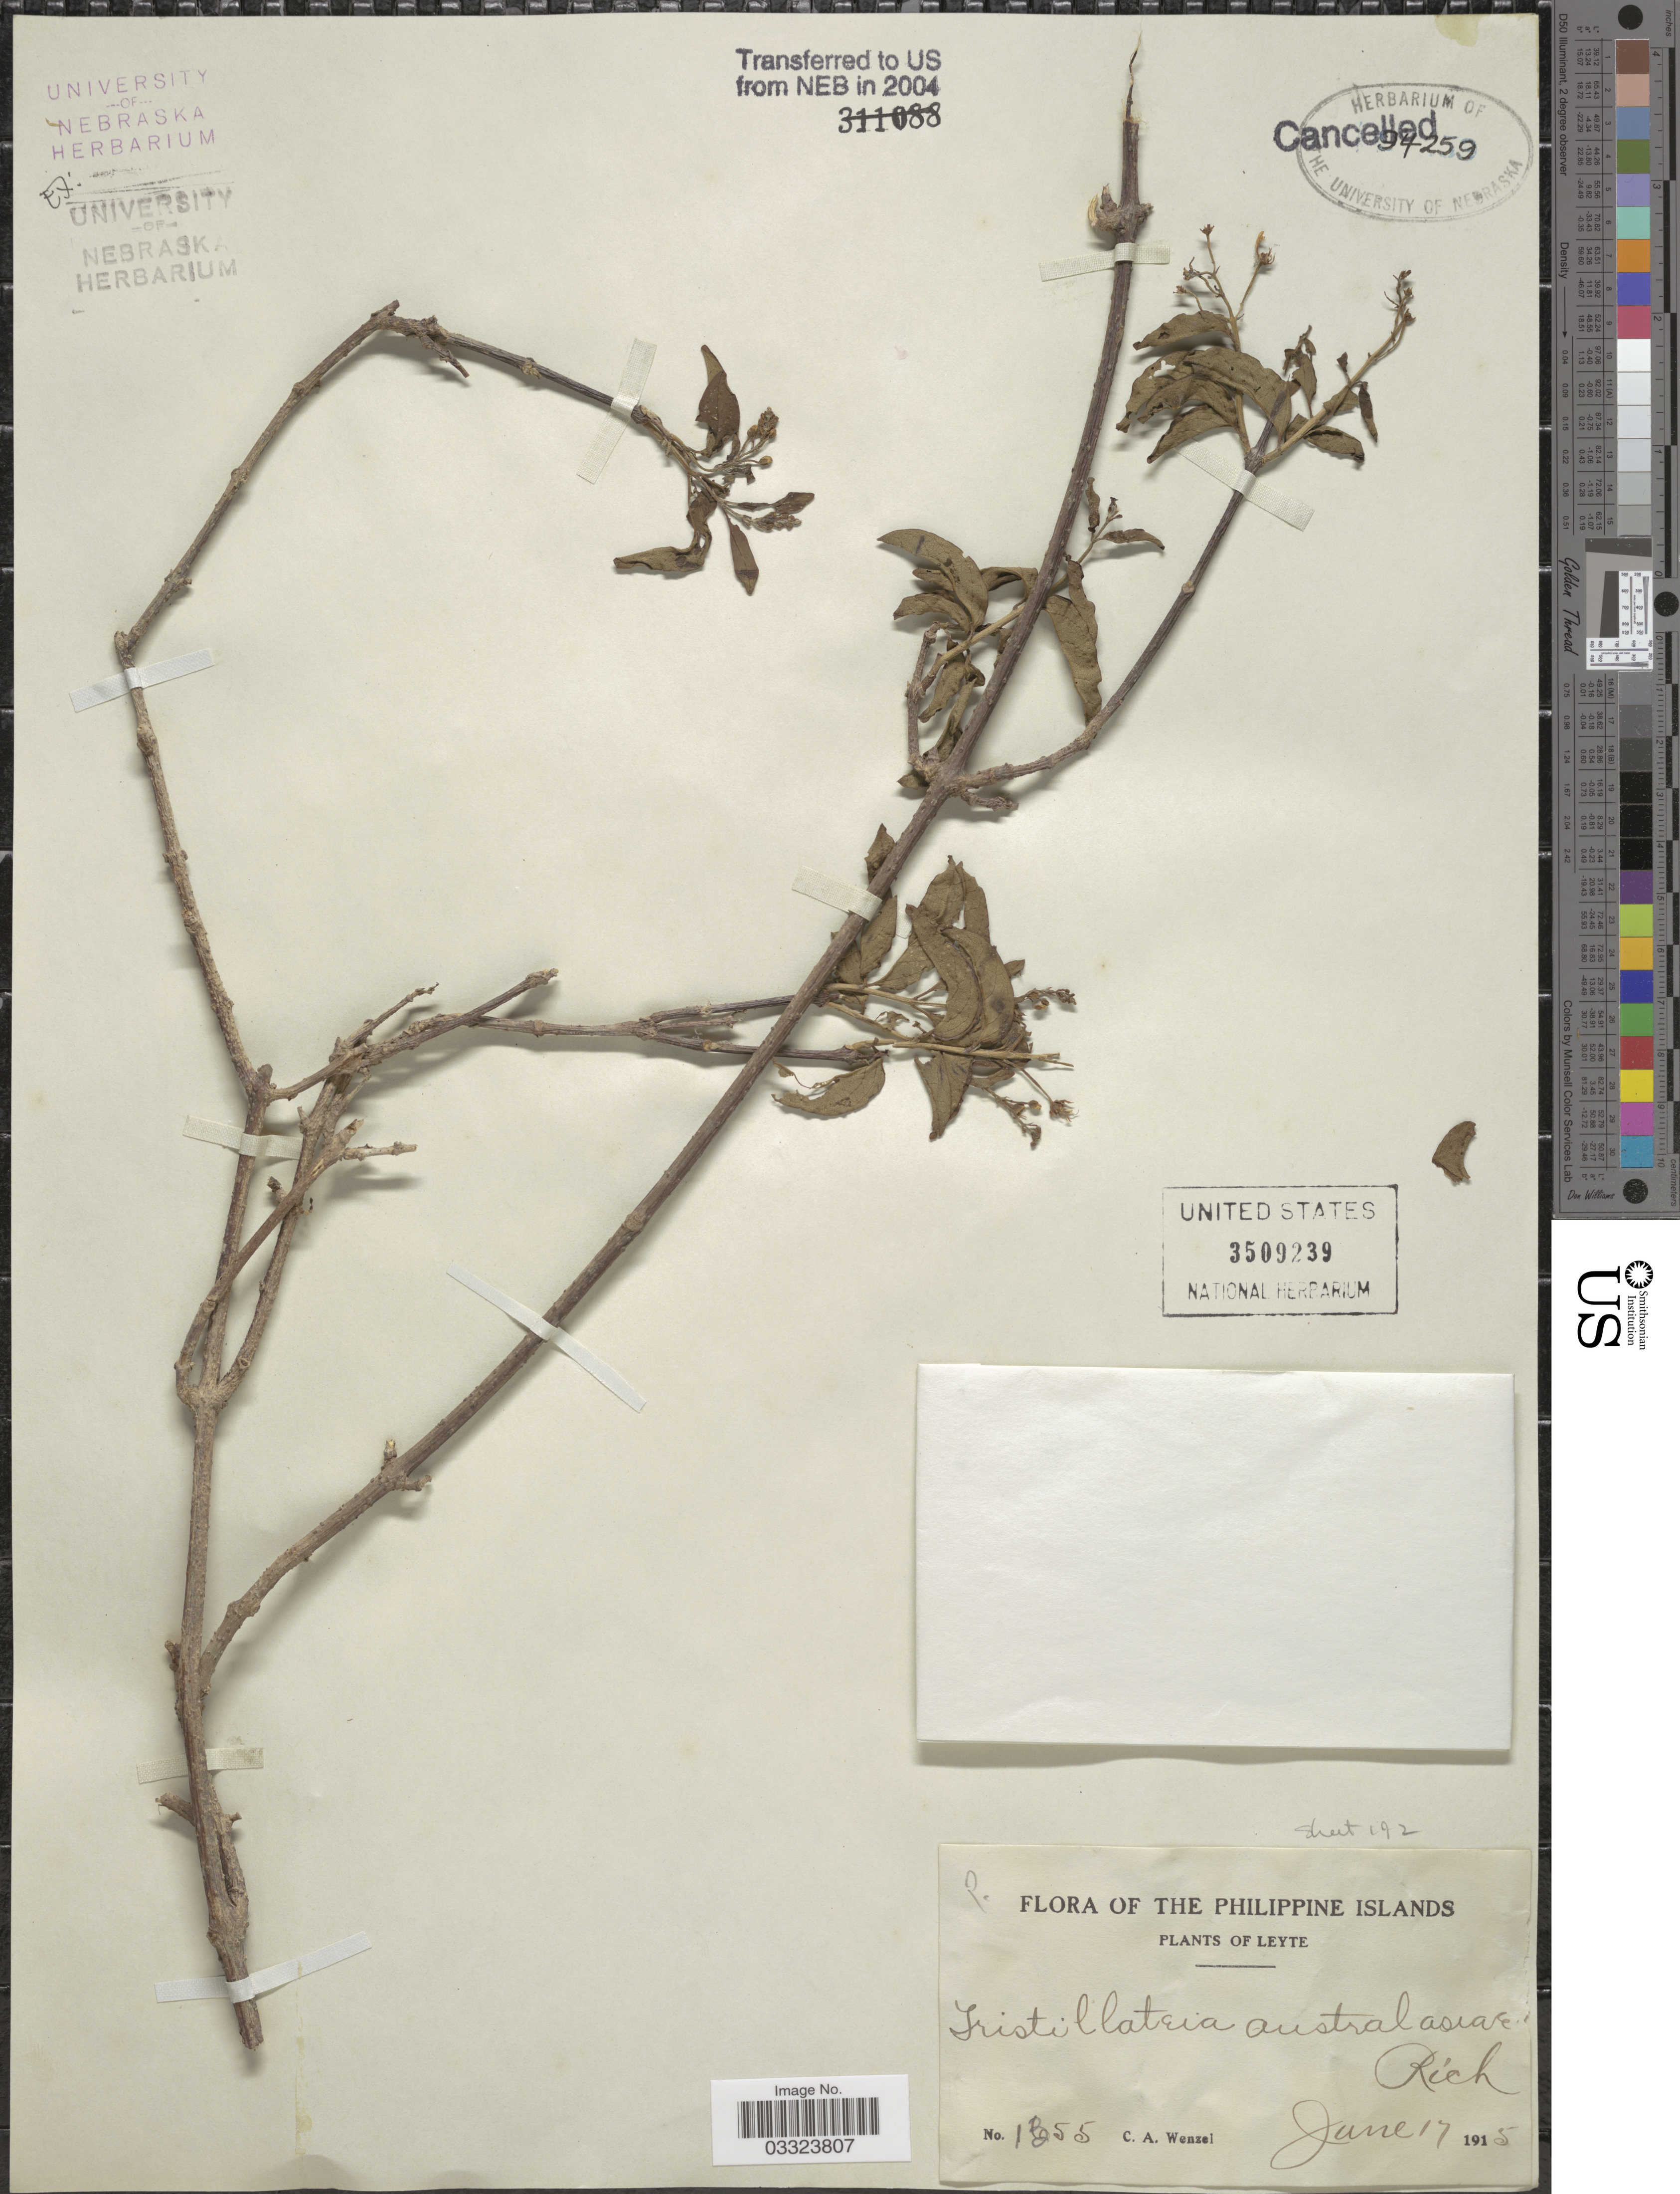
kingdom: Plantae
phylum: Tracheophyta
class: Magnoliopsida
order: Malpighiales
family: Malpighiaceae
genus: Tristellateia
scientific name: Tristellateia australasiae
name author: A. Rich.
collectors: C. Wenzel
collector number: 1655*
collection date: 1915-06-17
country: Philippines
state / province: Eastern Visayas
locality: Philippine Islands. Leyte.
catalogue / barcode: US 3509239